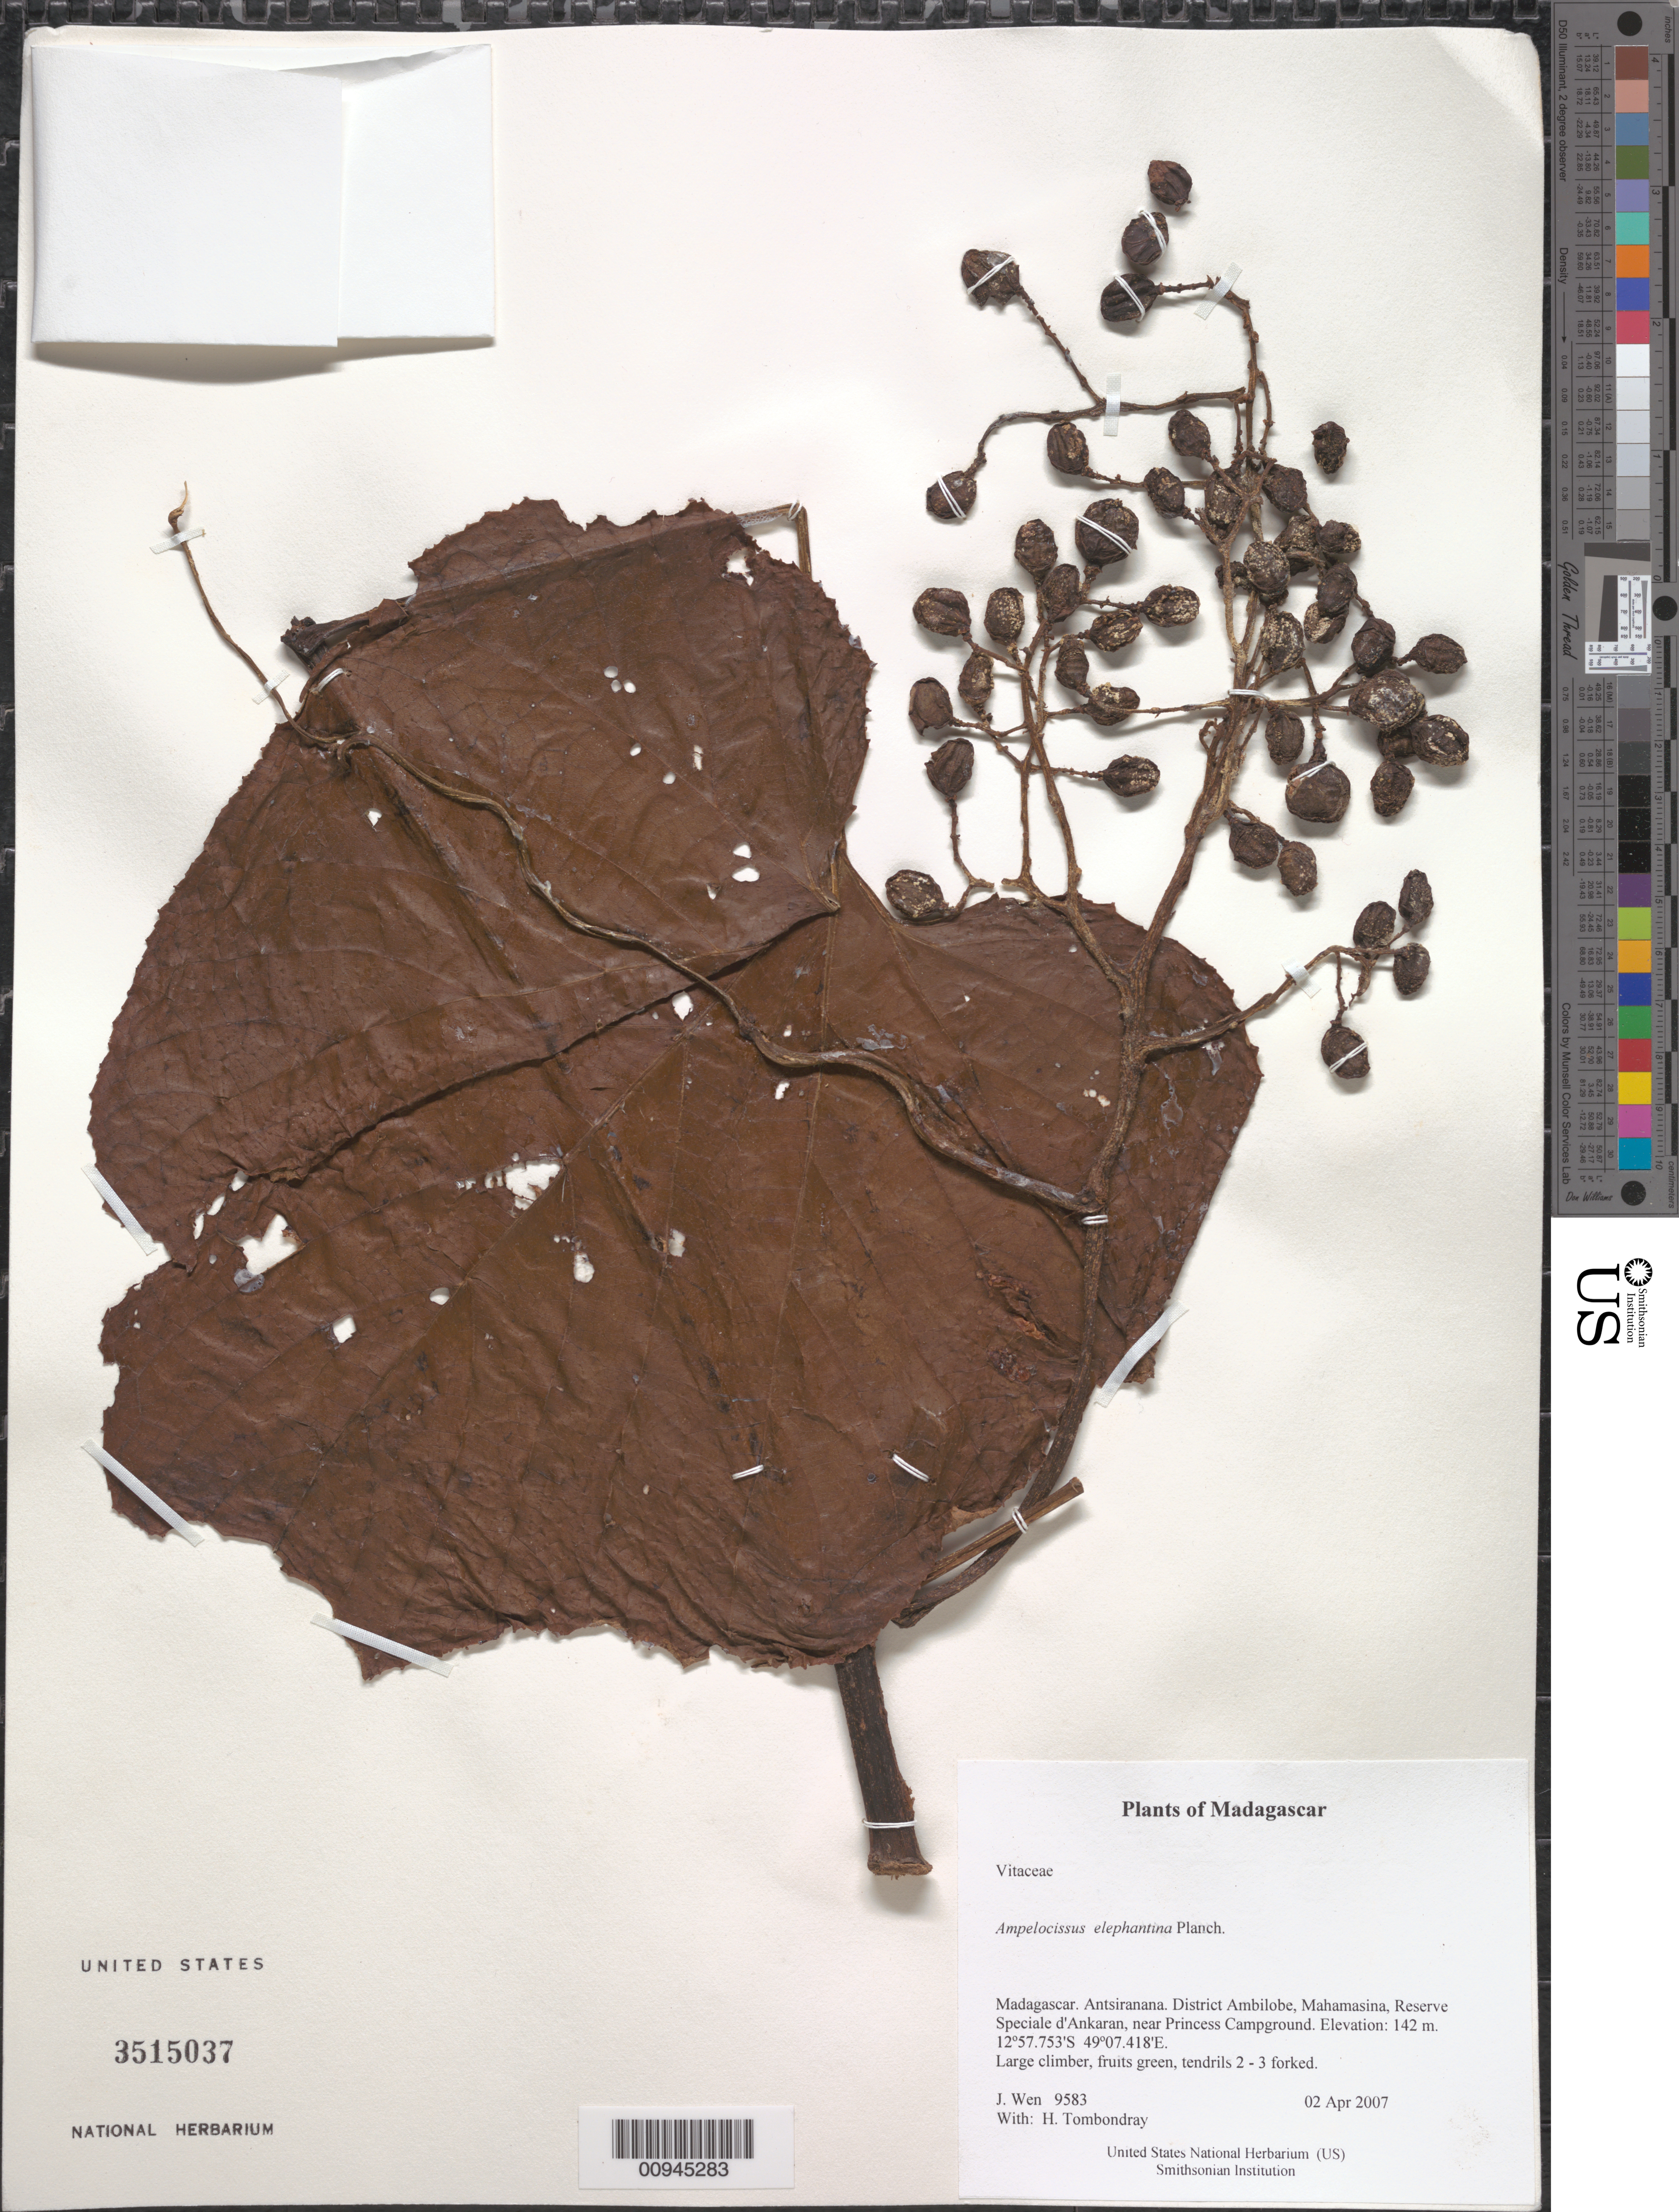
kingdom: Plantae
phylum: Tracheophyta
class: Magnoliopsida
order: Vitales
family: Vitaceae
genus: Ampelocissus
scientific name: Ampelocissus elephantina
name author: Planch.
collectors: J. Wen & H. Tombondray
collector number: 9583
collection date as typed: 02 Apr 2007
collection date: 2007-04-02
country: Madagascar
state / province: Diana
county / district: Ambilobe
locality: District Ambilobe, Mahamasina, Reserve Speciale d'Ankaran, near Princess Campground.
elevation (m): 142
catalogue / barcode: US 3515037